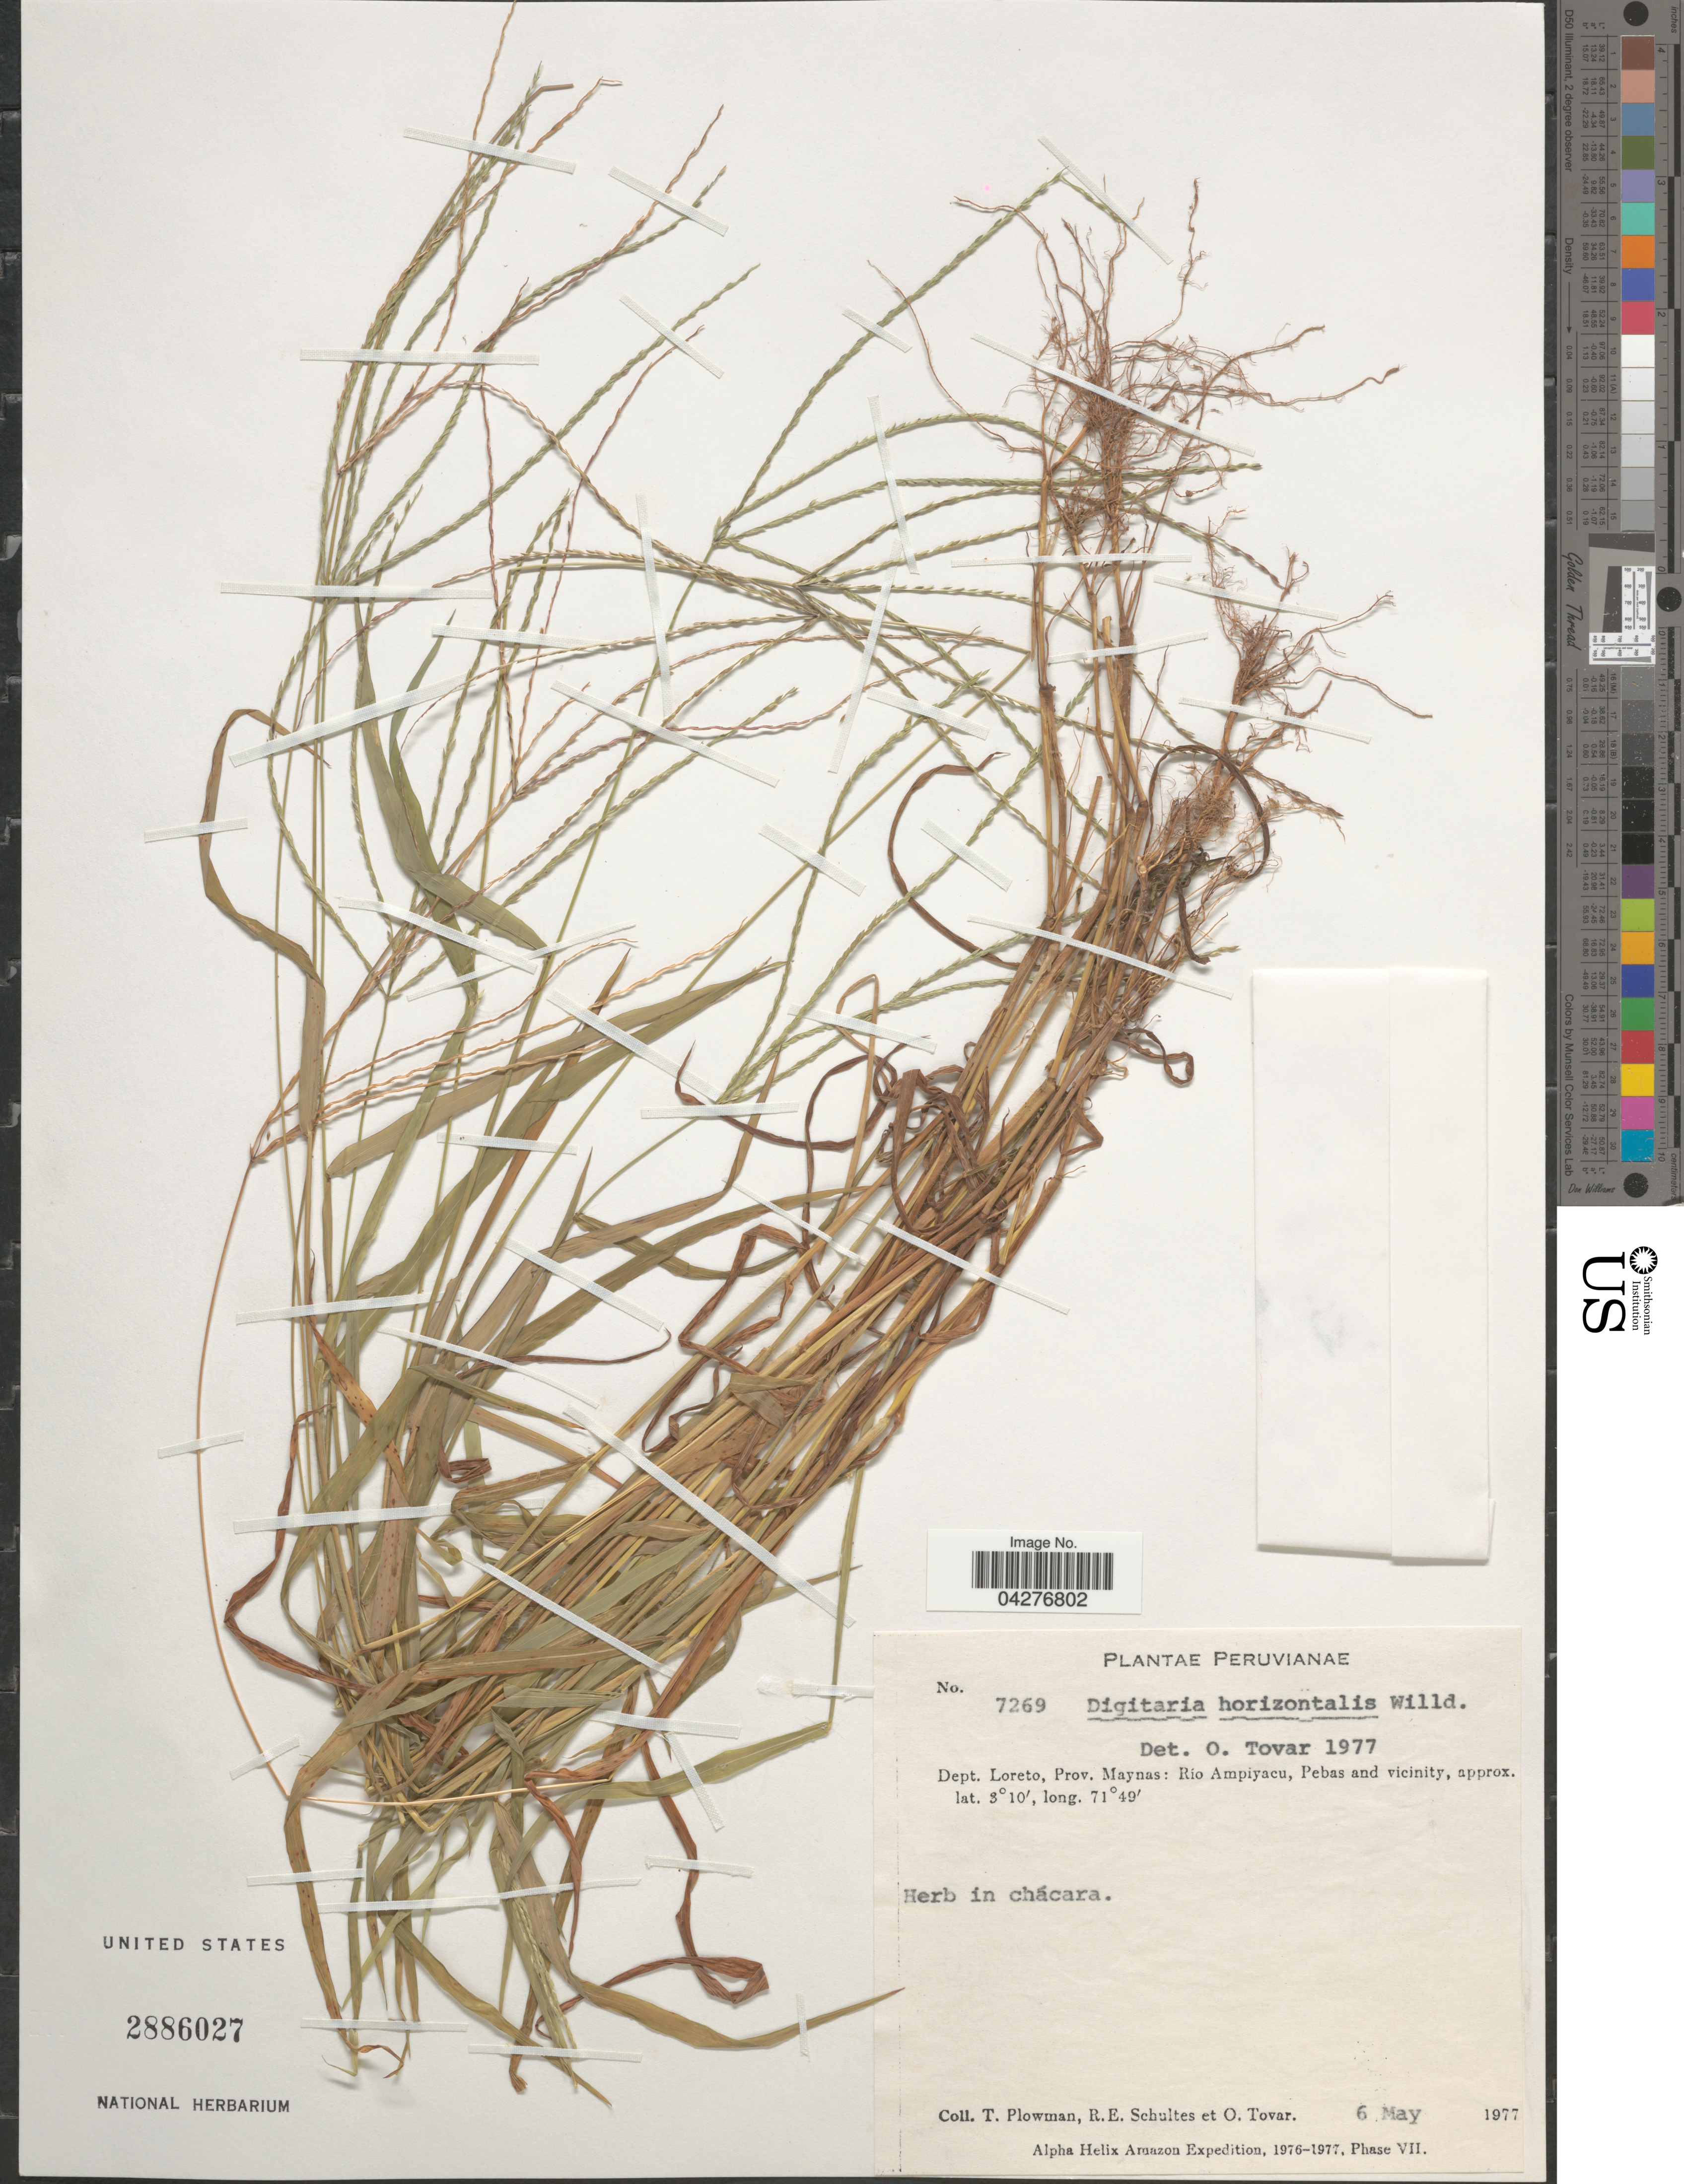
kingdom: Plantae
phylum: Tracheophyta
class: Liliopsida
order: Poales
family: Poaceae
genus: Digitaria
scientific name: Digitaria horizontalis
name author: Willd.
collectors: T. Plowman, R. E. Schultes & Ó. Tovar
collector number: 7269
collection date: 1977-05-06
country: Peru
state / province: Loreto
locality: Dept. Loreto, Prov. Maynas: Río Ampiyacu, Pebas and vicinity. Alpha Helix Amazon Expedition, 1976-1977, Phase VII.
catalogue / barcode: US 2886027